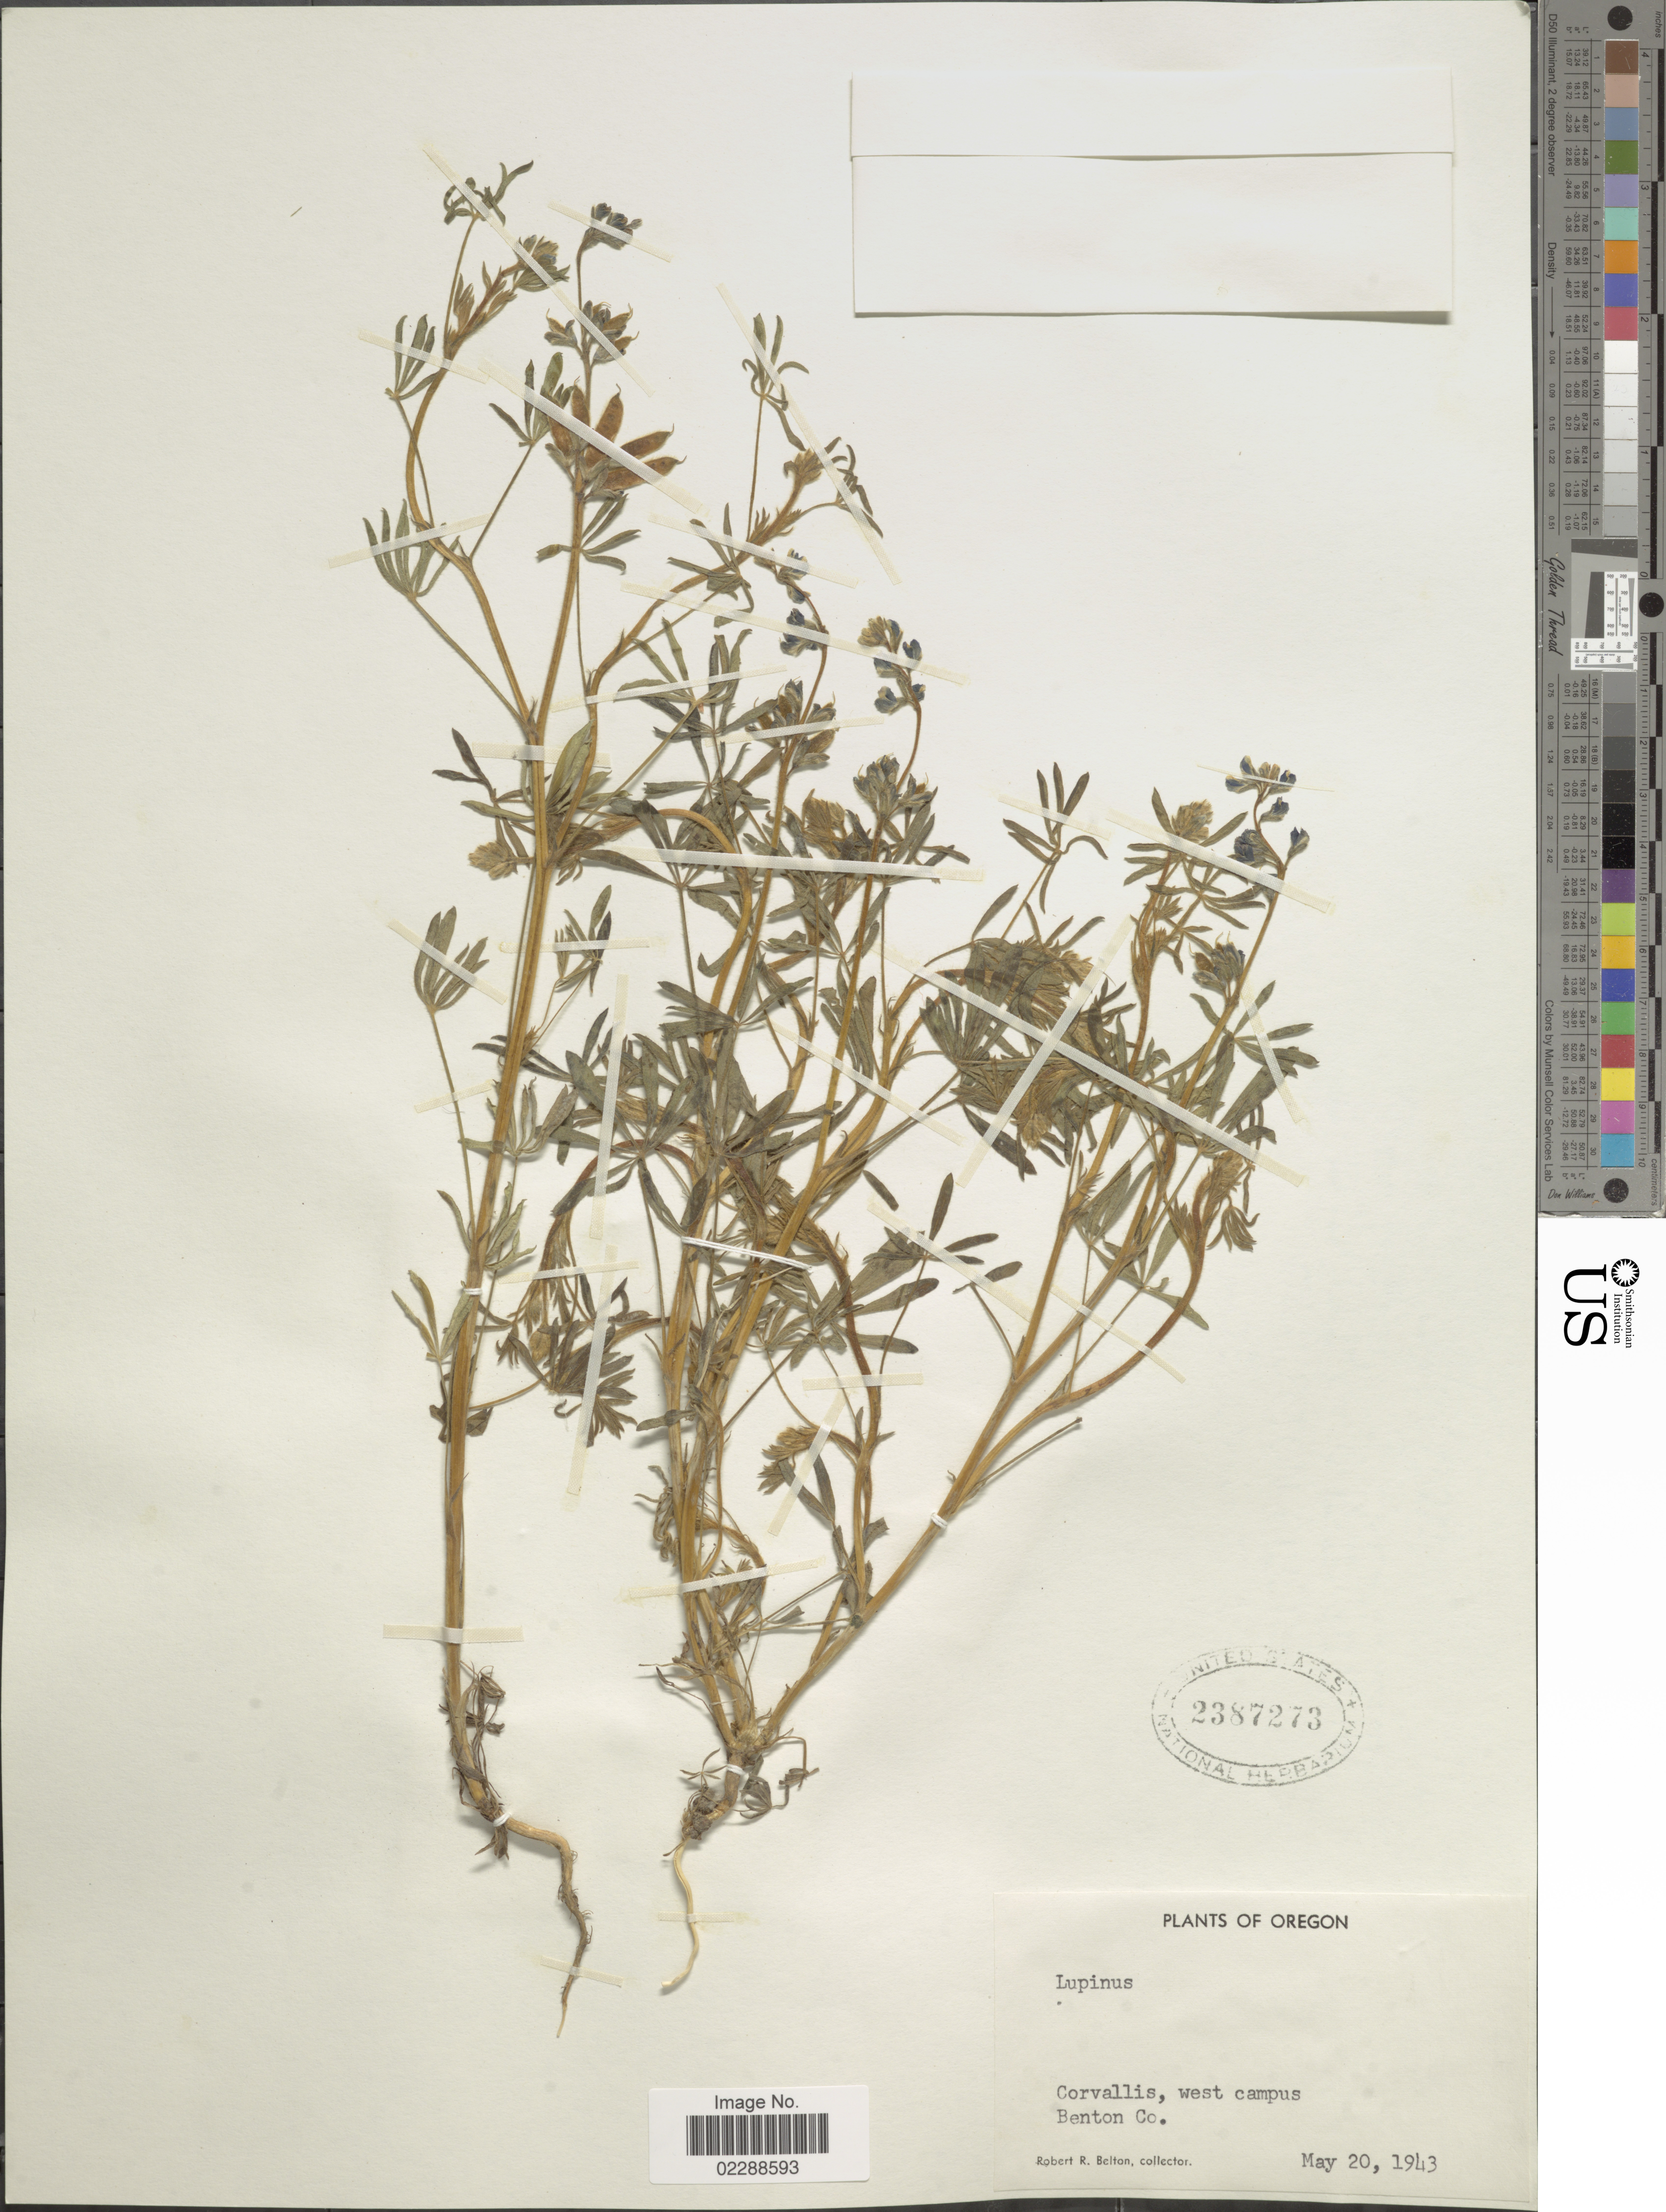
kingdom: Plantae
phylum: Tracheophyta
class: Magnoliopsida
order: Fabales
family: Fabaceae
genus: Lupinus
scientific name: Lupinus sp.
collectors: R. Belton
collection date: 1943-05-20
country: United States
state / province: Oregon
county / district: Benton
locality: Corvallis, west campus, Benton Co.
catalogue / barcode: US 2387273